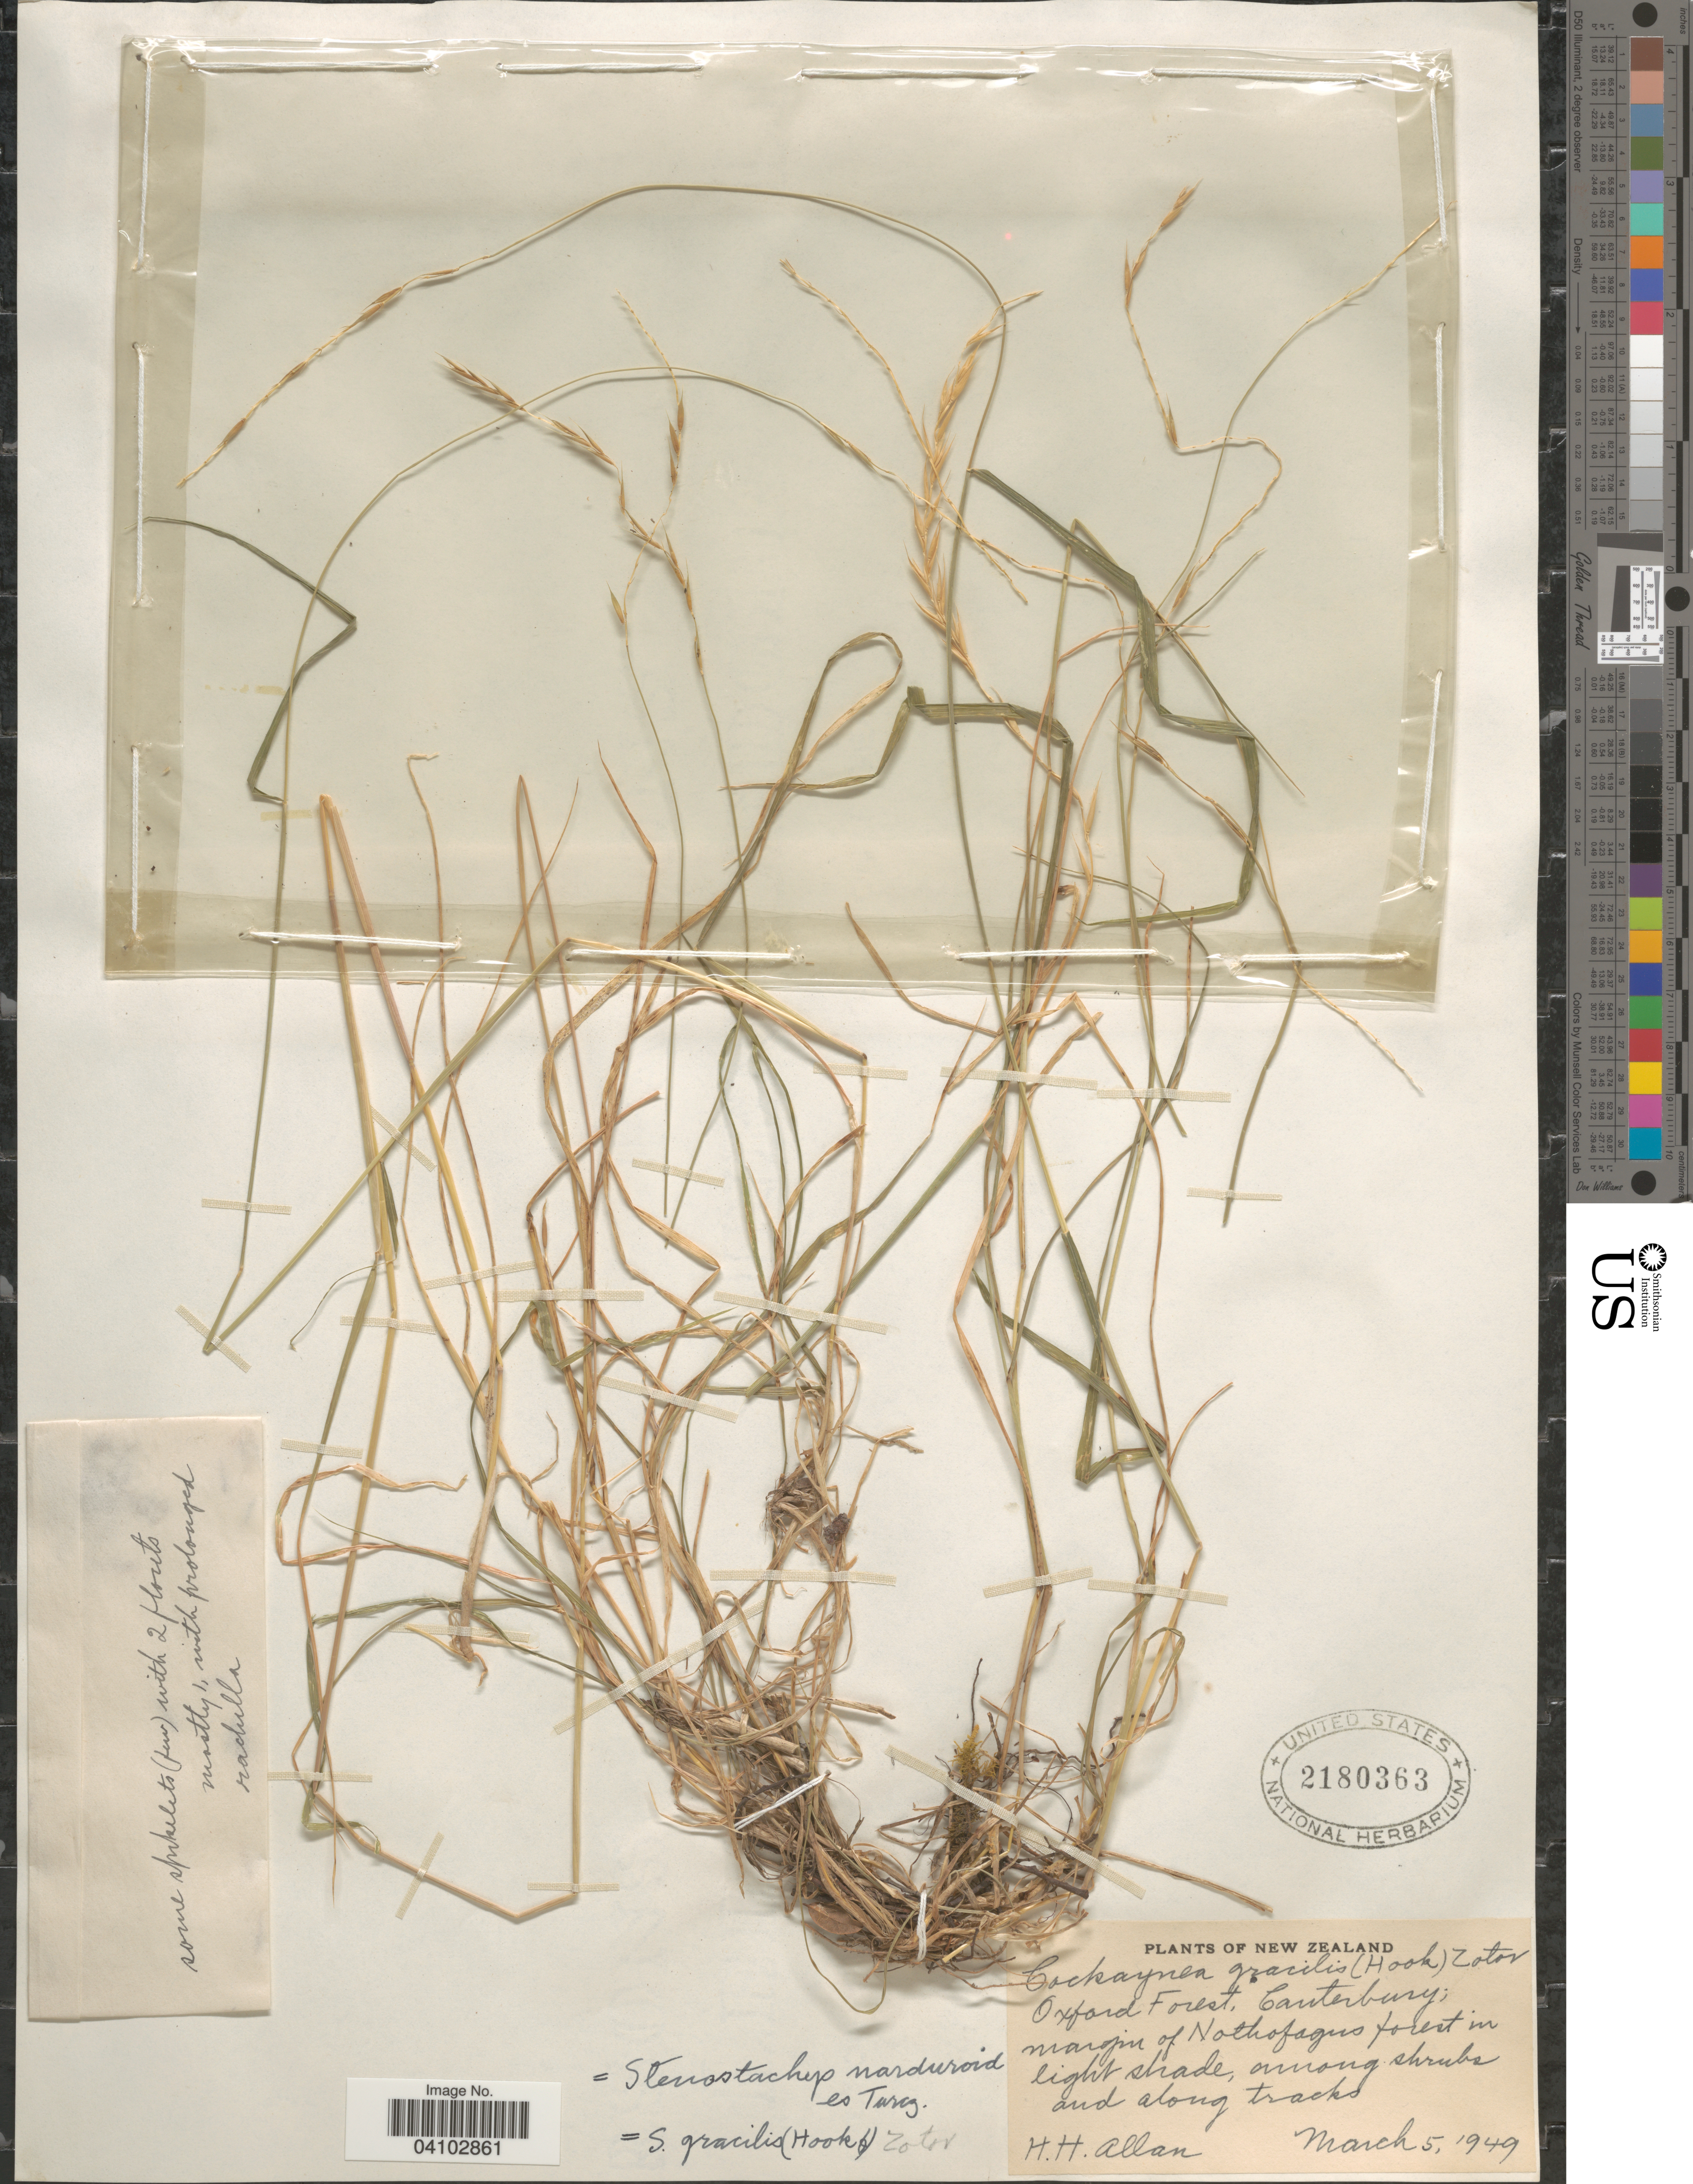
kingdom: Plantae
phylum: Tracheophyta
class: Liliopsida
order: Poales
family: Poaceae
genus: Stenostachys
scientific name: Stenostachys gracilis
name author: (Hook. f.) Connor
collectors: H. Allan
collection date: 1949-03-05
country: New Zealand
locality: Oxford Forest, Canterbury; margin of Nothofagus forest in light shade , among shrubs and along tracks.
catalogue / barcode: US 2180363